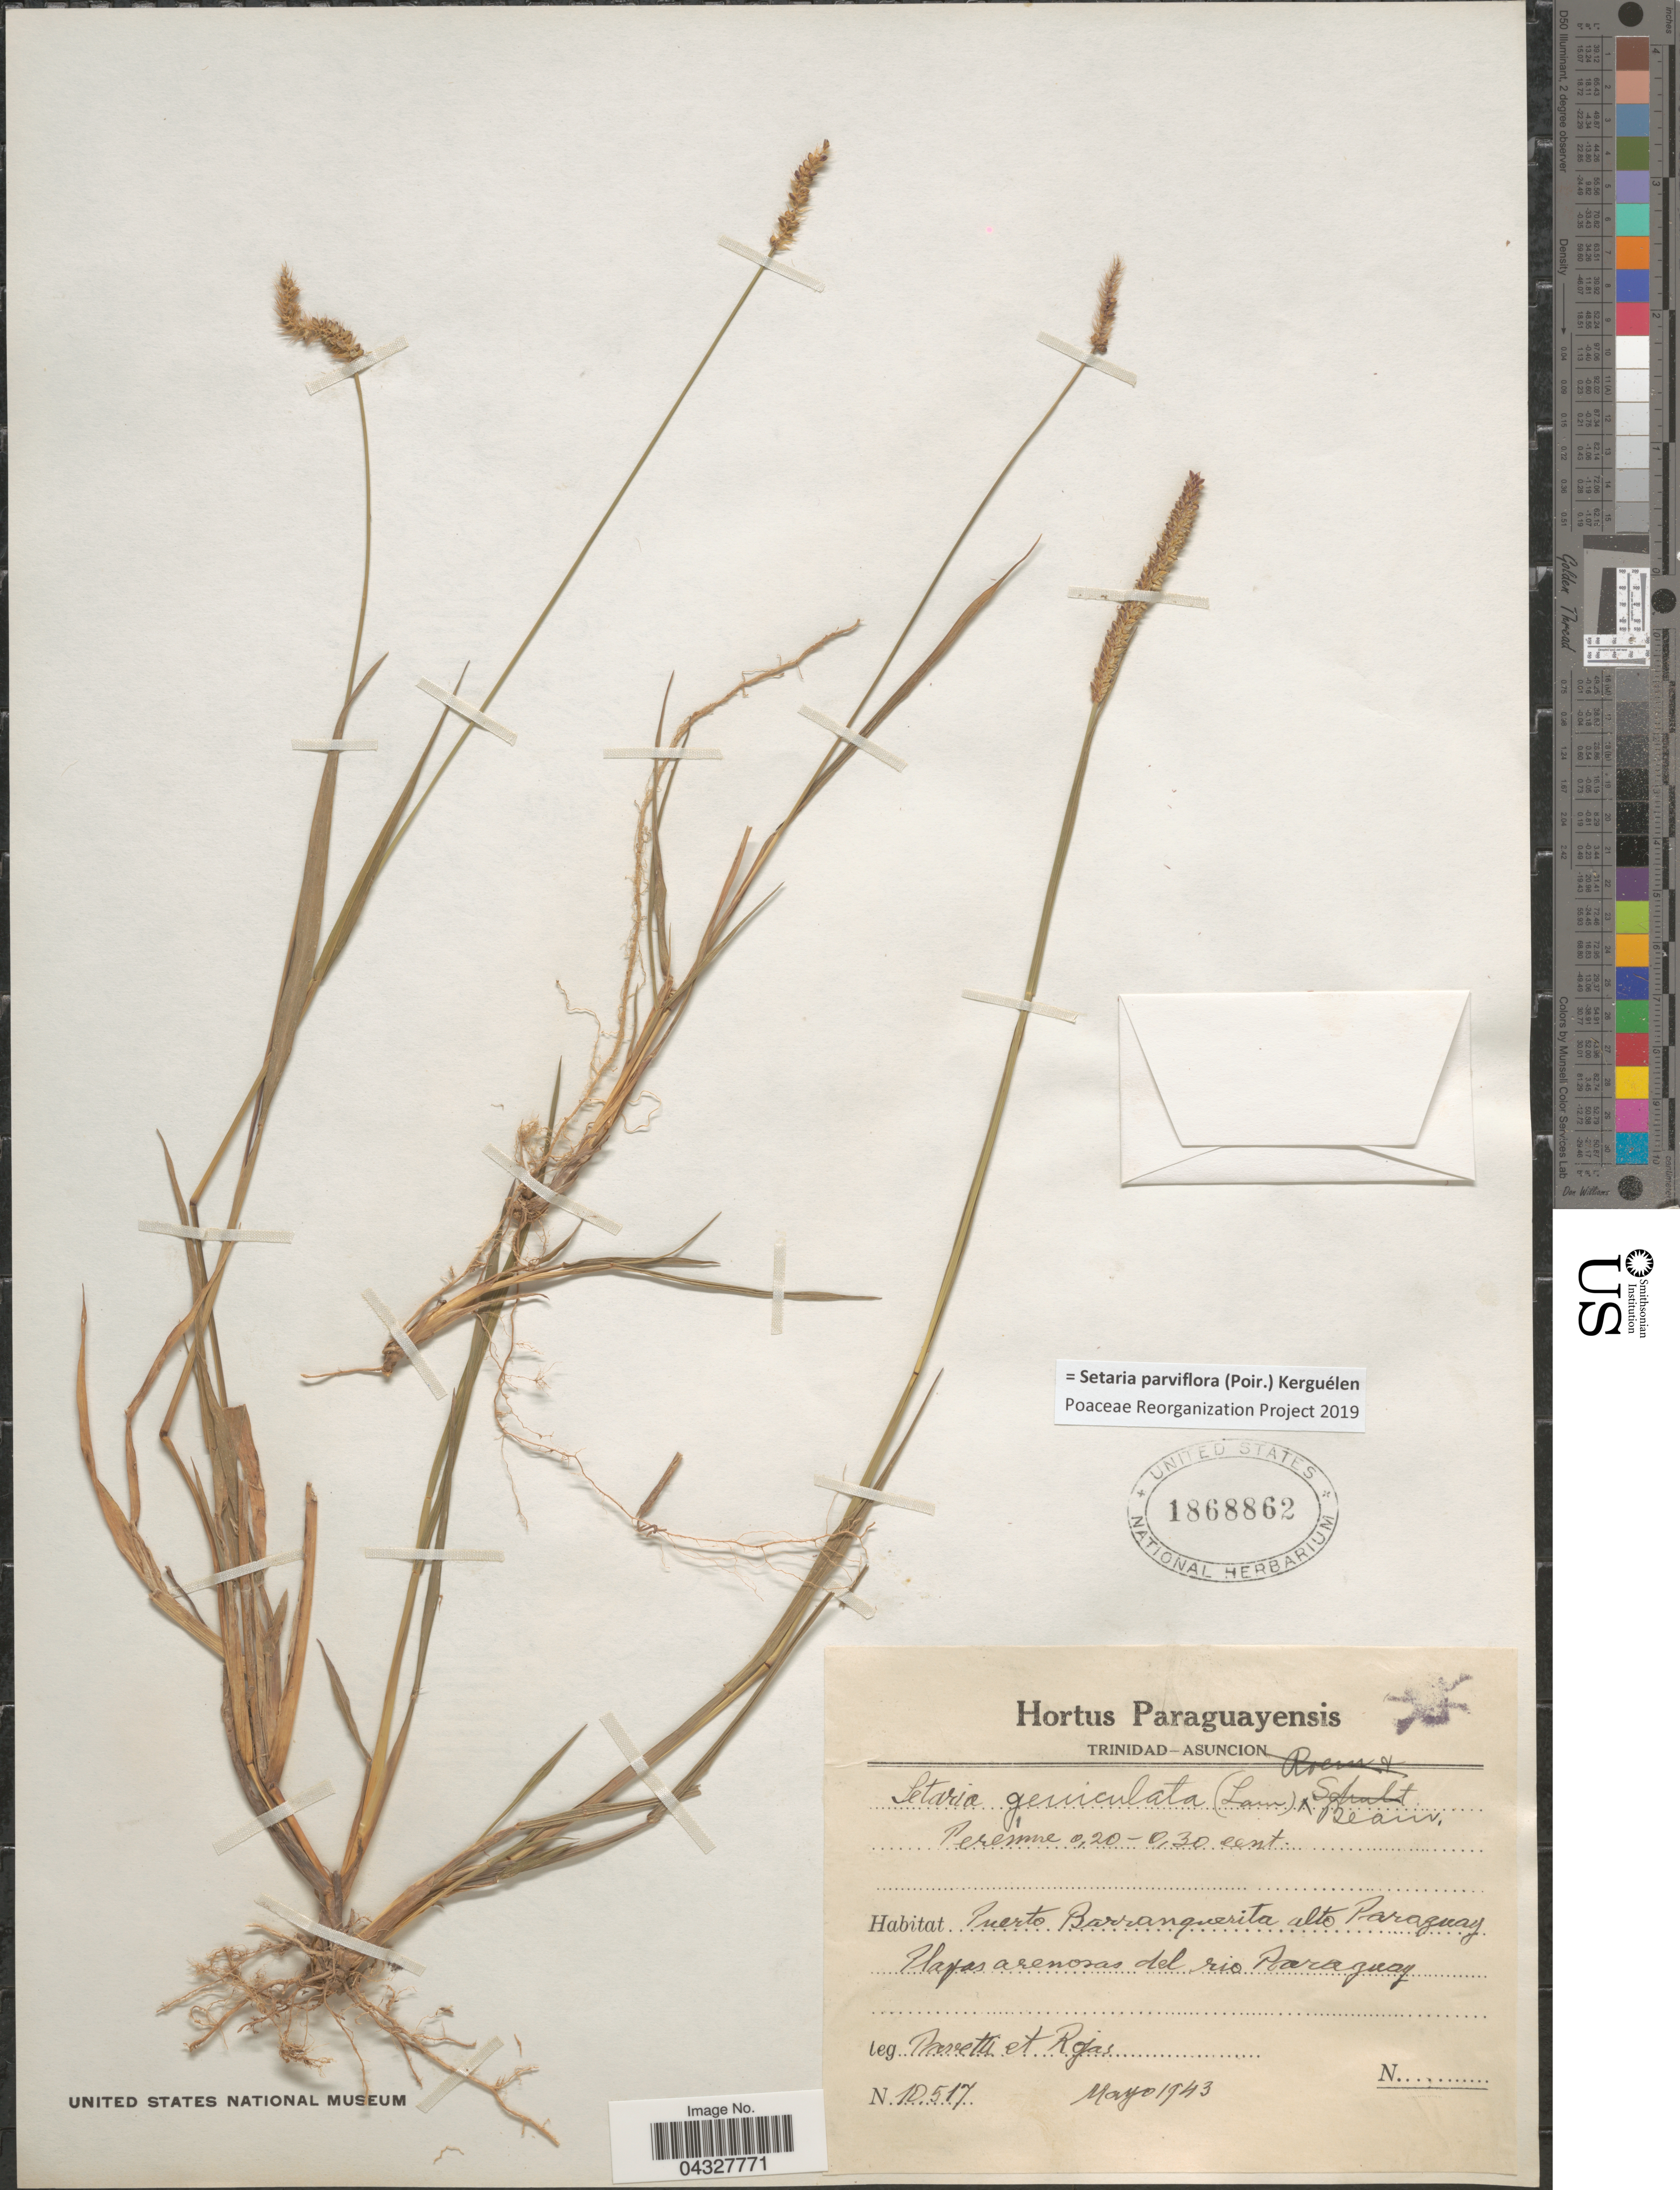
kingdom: Plantae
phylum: Tracheophyta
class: Liliopsida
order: Poales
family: Poaceae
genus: Setaria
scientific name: Setaria parviflora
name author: (Poir.) Kerguélen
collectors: -. Pavetti & Rojas, --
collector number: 10517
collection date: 1943-05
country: Paraguay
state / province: Asuncion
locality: Puerto Barranquerita alto Paraguay. Playas arenosas del rio Paraguay.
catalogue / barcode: US 1868862